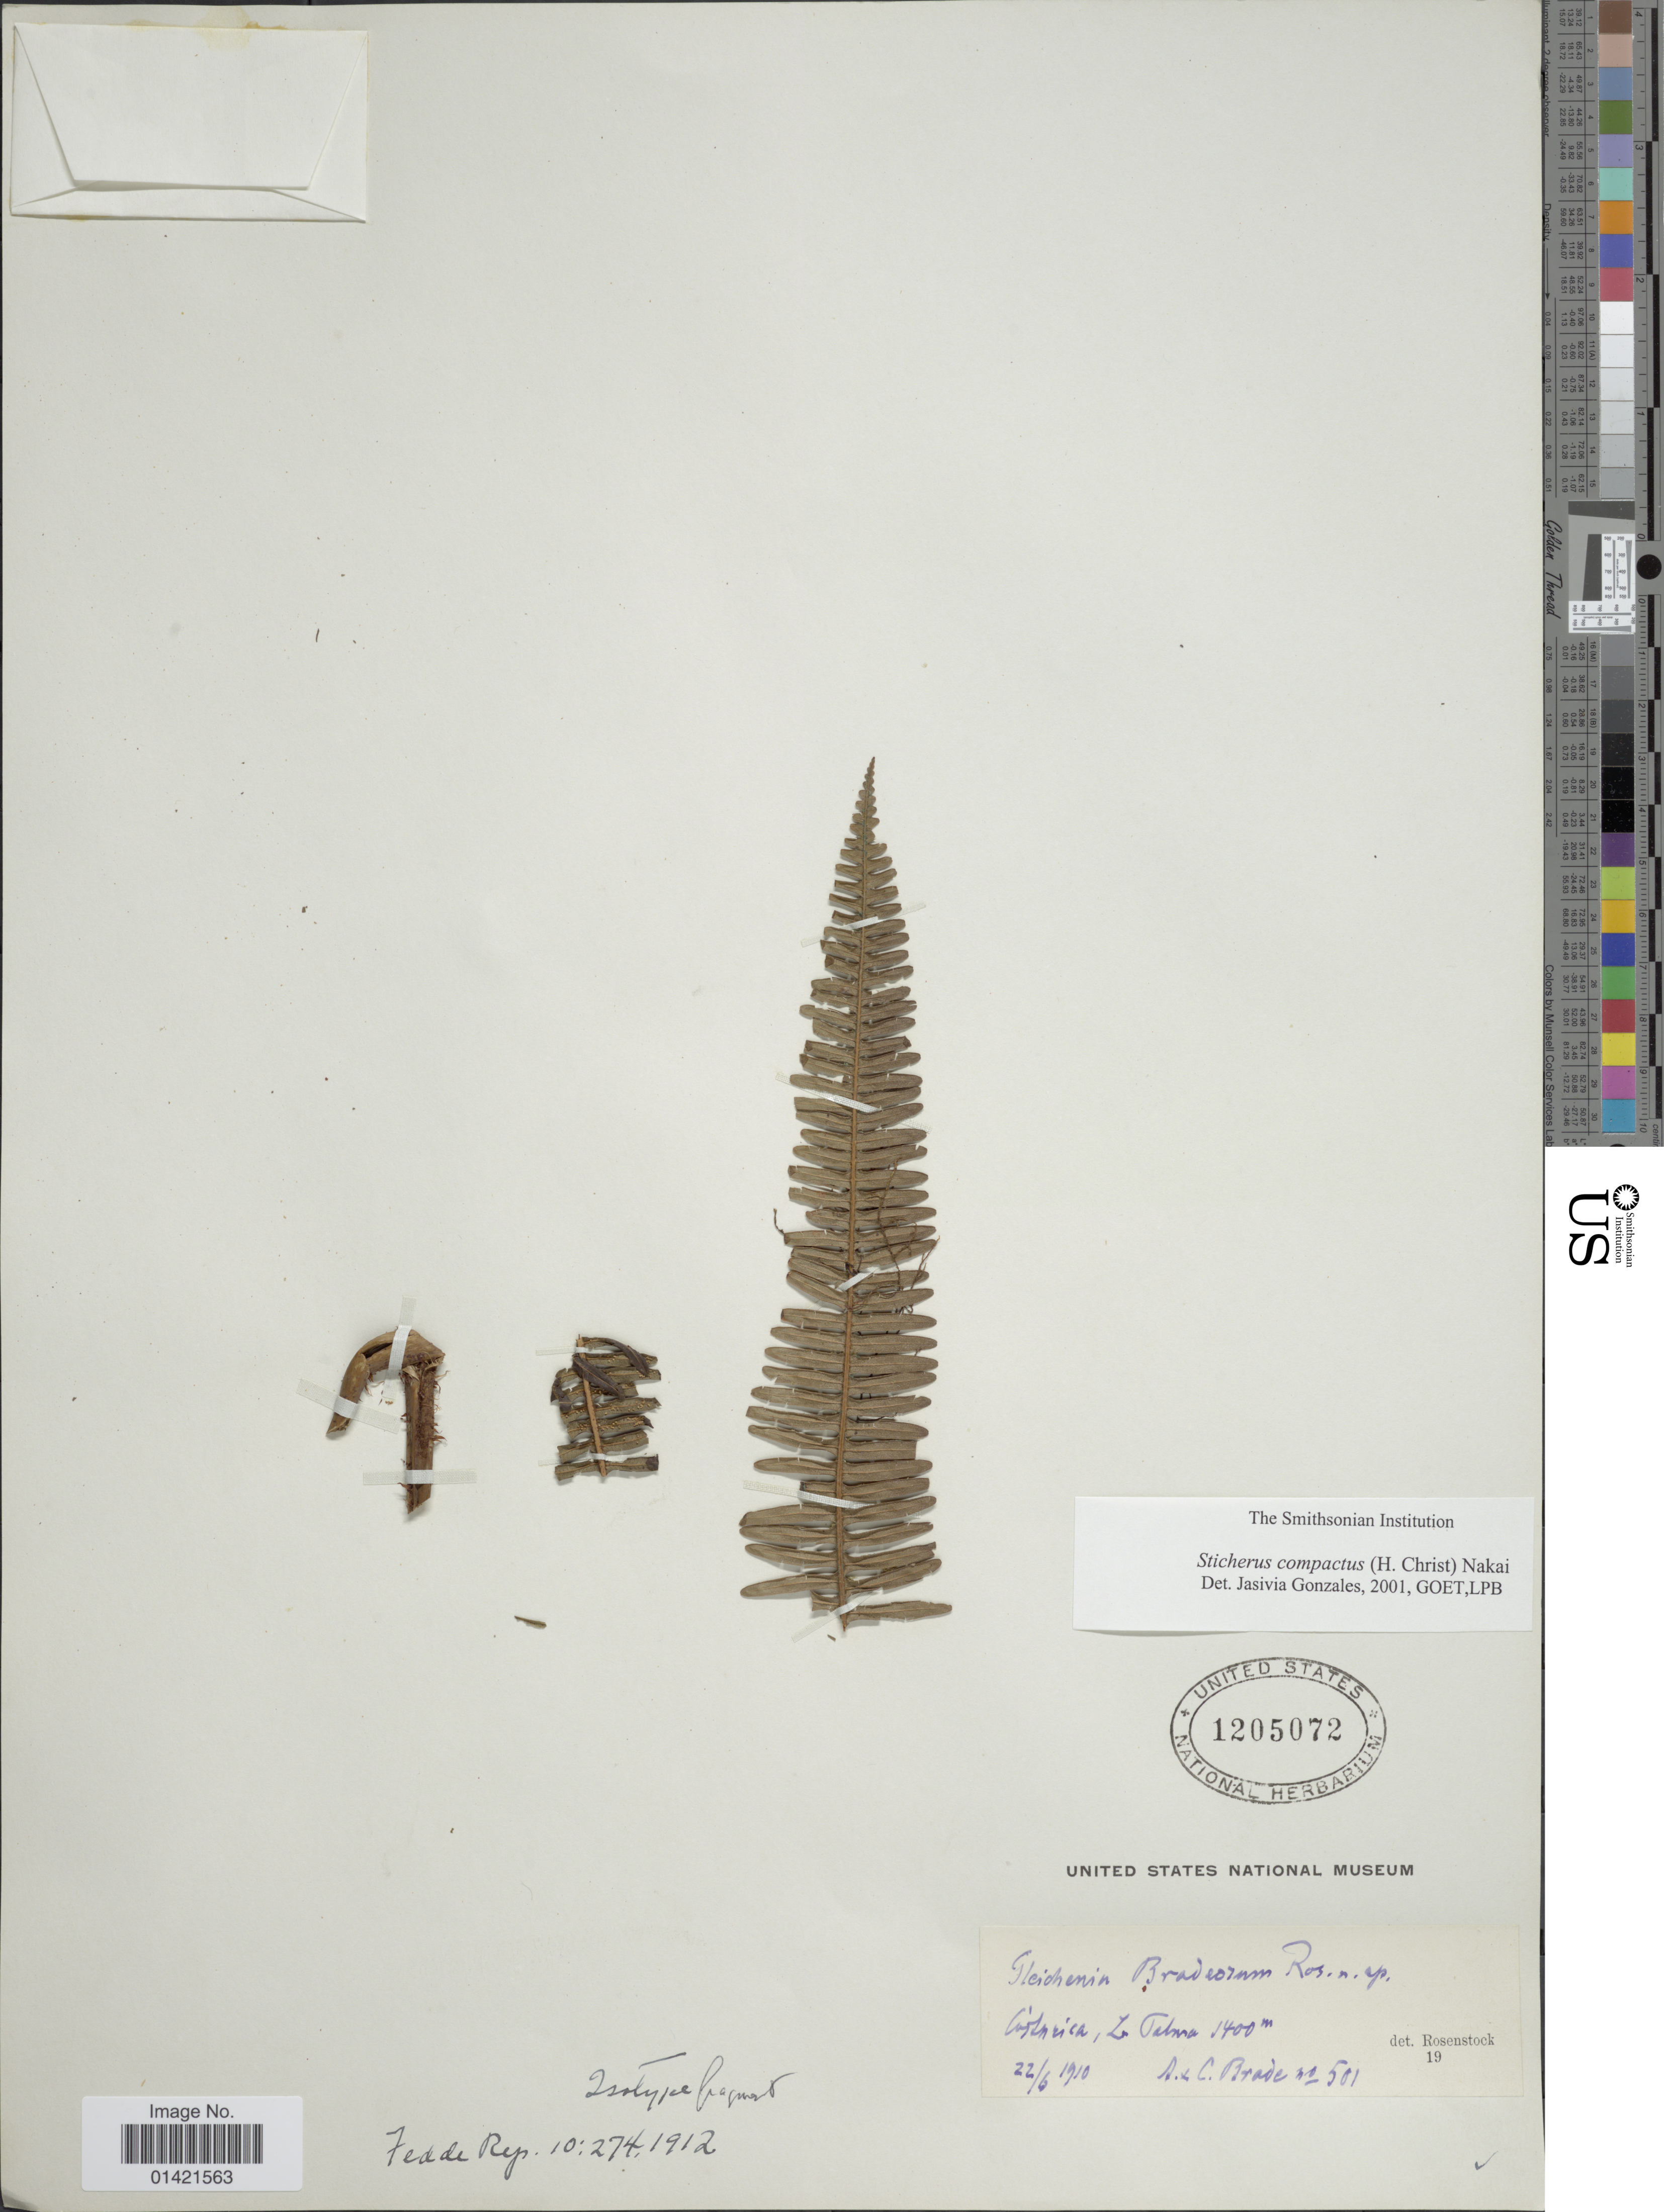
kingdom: Plantae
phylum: Tracheophyta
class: Polypodiopsida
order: Gleicheniales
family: Gleicheniaceae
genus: Sticherus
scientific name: Sticherus compactus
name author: (Christ) Nakai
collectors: A. C. Brade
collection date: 1910-06-22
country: Costa Rica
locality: La Palma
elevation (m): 1400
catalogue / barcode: US 1205072